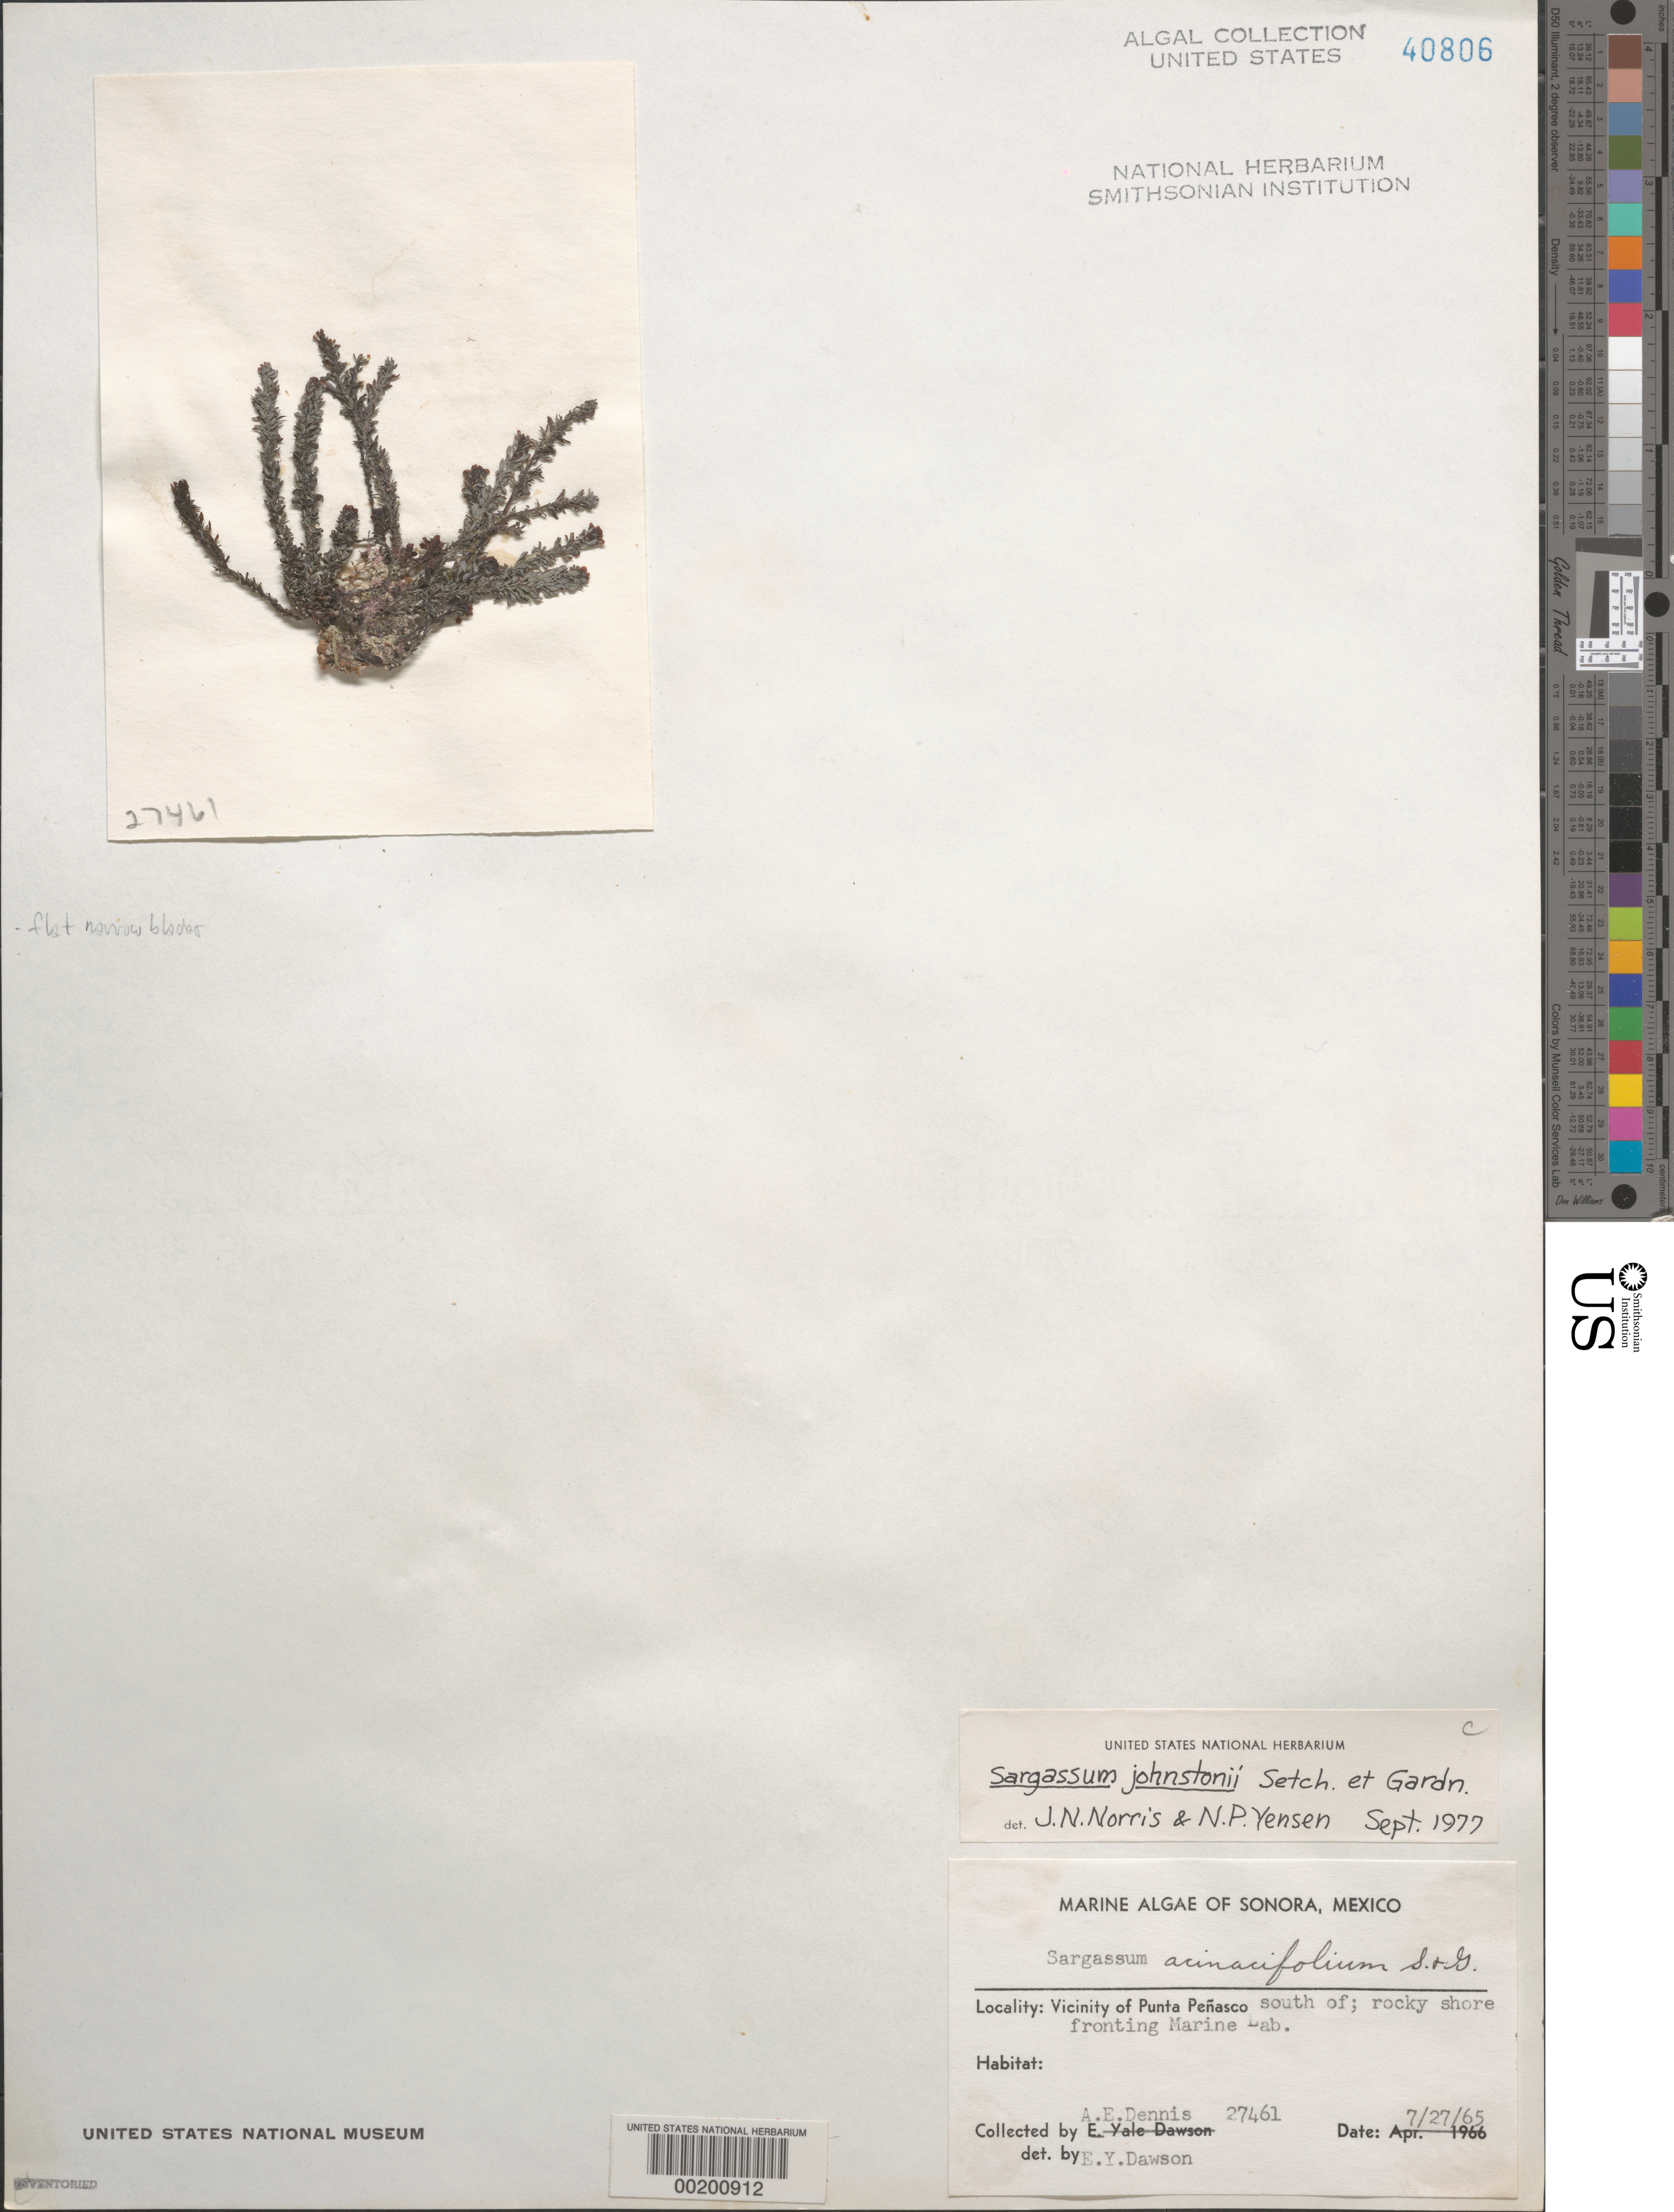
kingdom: Chromista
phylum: Ochrophyta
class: Phaeophyceae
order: Fucales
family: Sargassaceae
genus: Sargassum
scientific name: Sargassum johnstonii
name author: Setchell & N.L. Gardner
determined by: Norris, J. N.; Yensen, N. P.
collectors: A. Dennis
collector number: EYD 27461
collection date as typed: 27 Jul 1965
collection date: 1965-07-27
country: Mexico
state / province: Sonora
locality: Marine laboratory shore, south of Punta Penasco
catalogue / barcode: US 40806